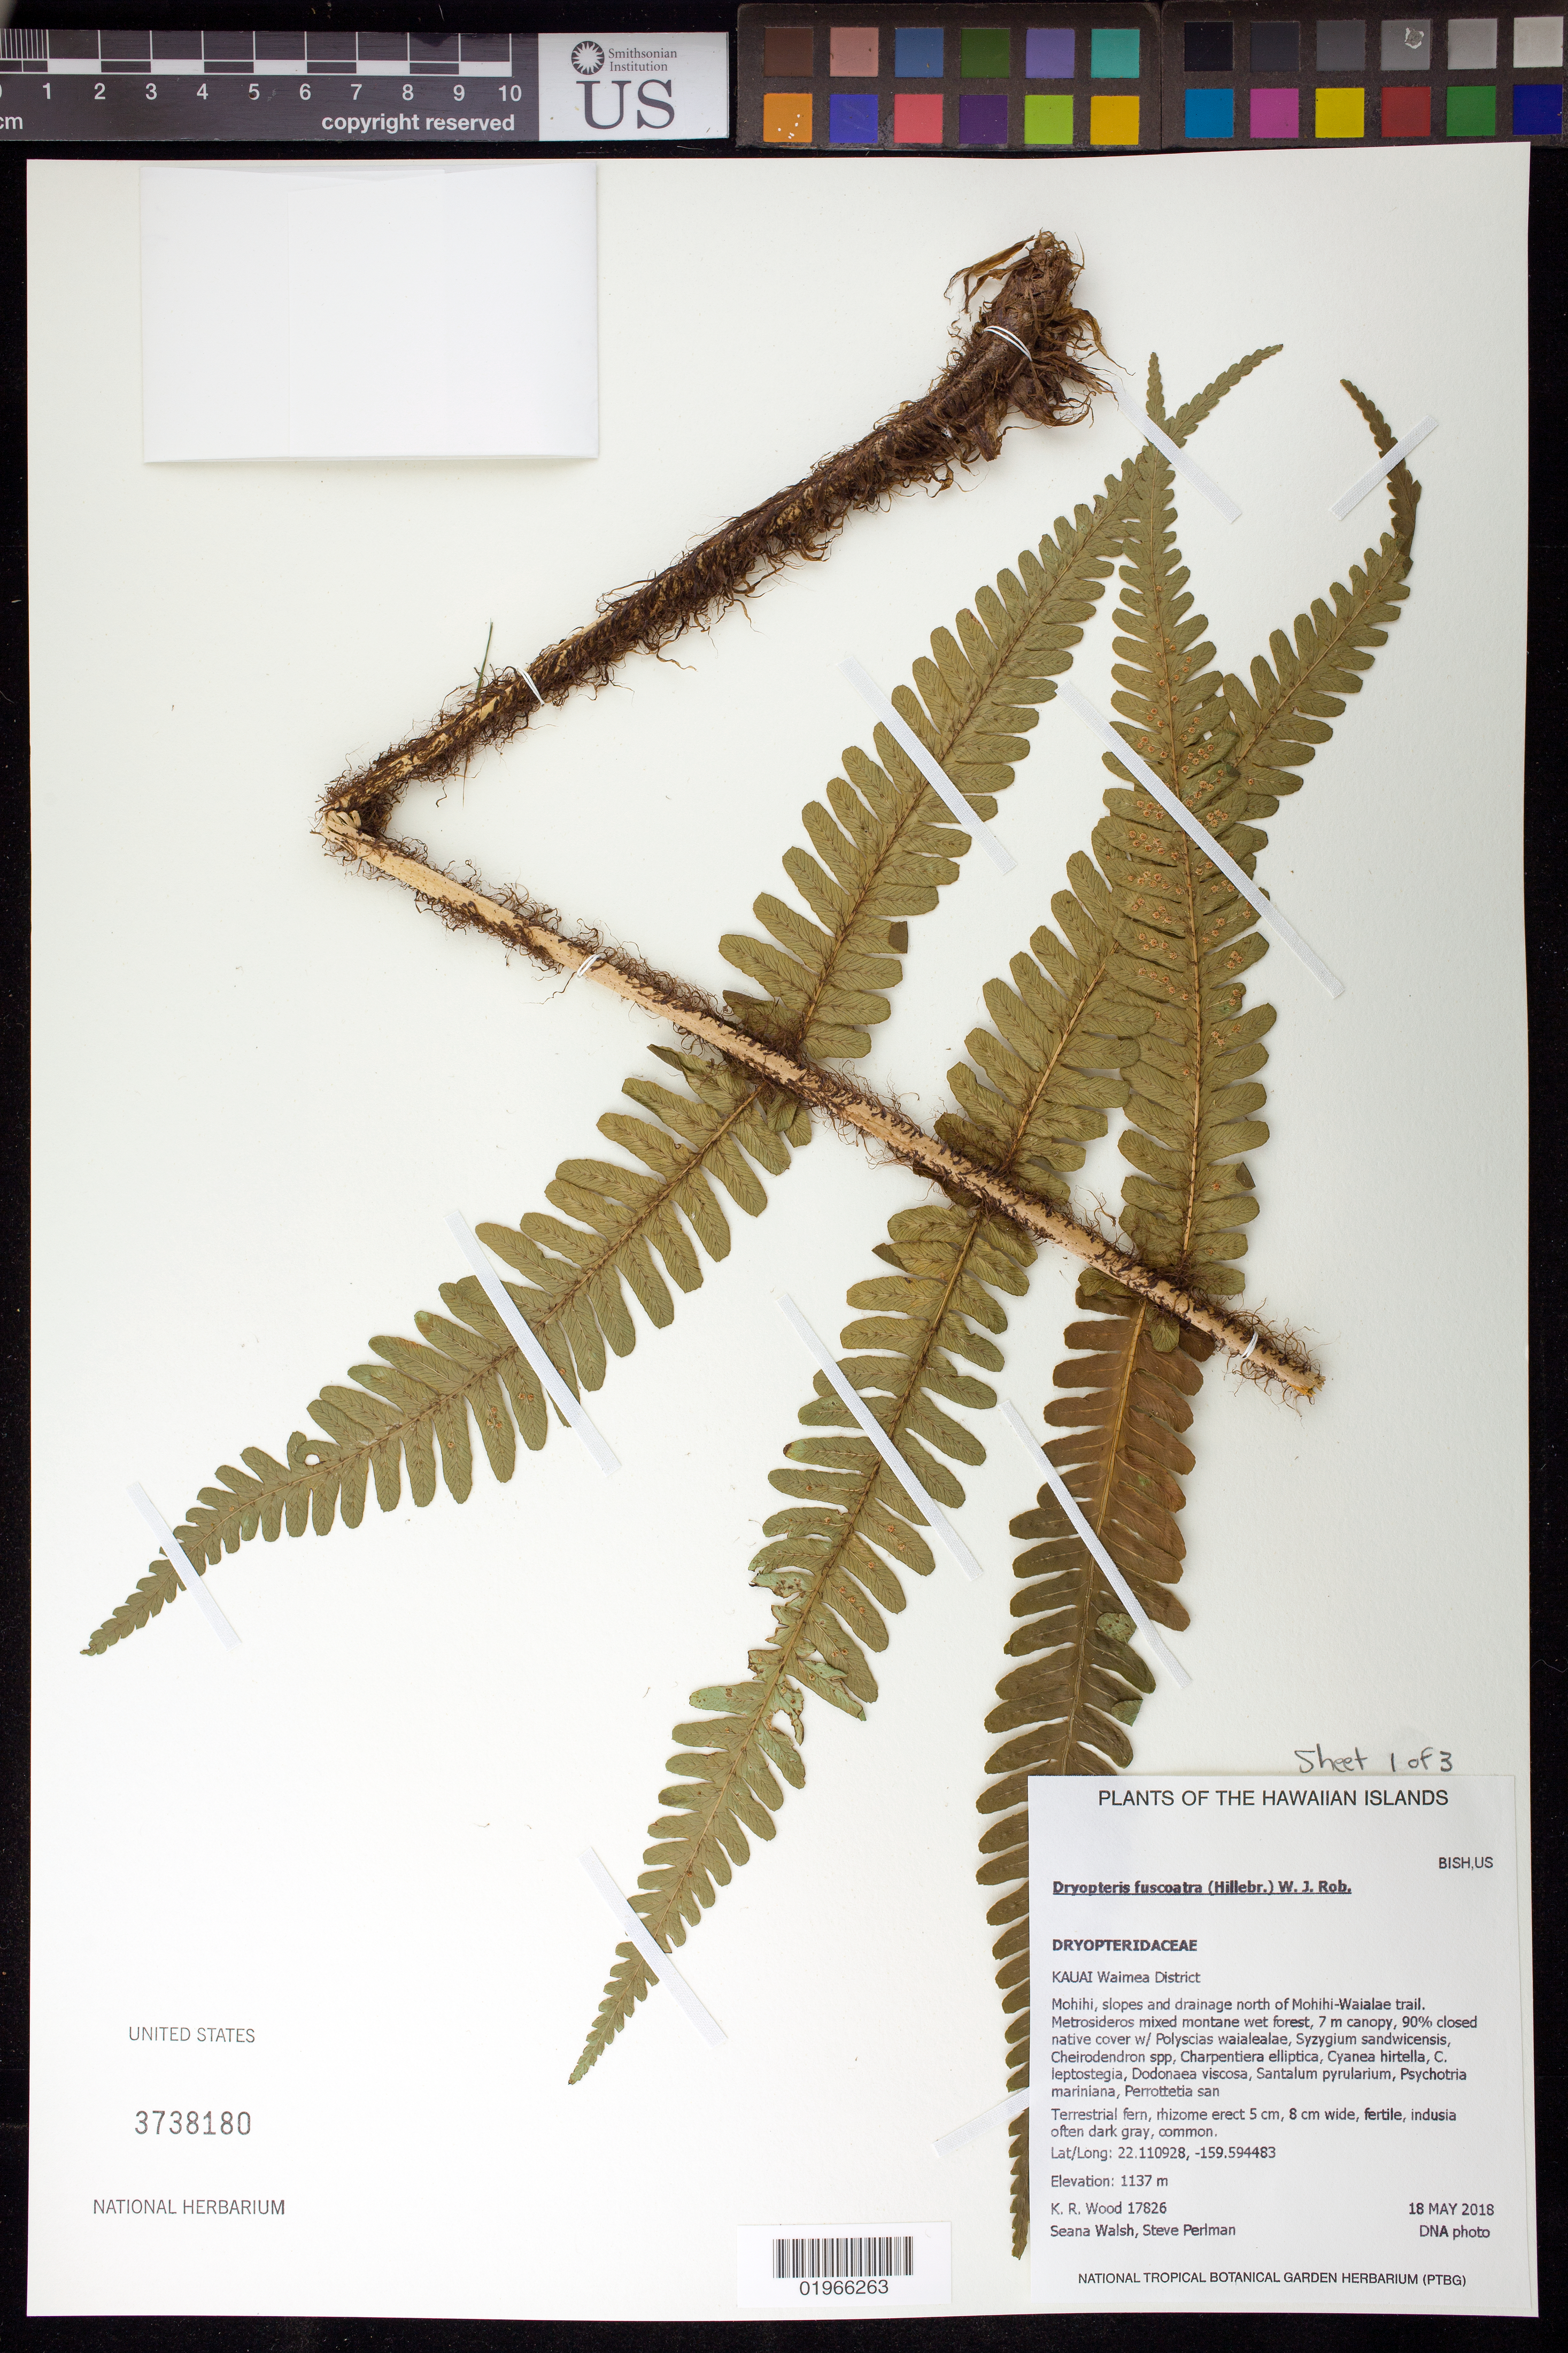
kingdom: Plantae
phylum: Tracheophyta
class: Polypodiopsida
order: Polypodiales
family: Dryopteridaceae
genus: Dryopteris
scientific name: Dryopteris fuscoatra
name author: (Hillebr.) W. J. Rob.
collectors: K. R. Wood, S. Walsh & S. P. Perlman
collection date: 2018-05-18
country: United States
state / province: Hawaii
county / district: Kauai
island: Kaua'i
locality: Waimea District, Mohihi, slopes and drainage north of Mohihi-Waialae trail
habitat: Mixed montante wet forest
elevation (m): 1137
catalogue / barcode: US 3738180